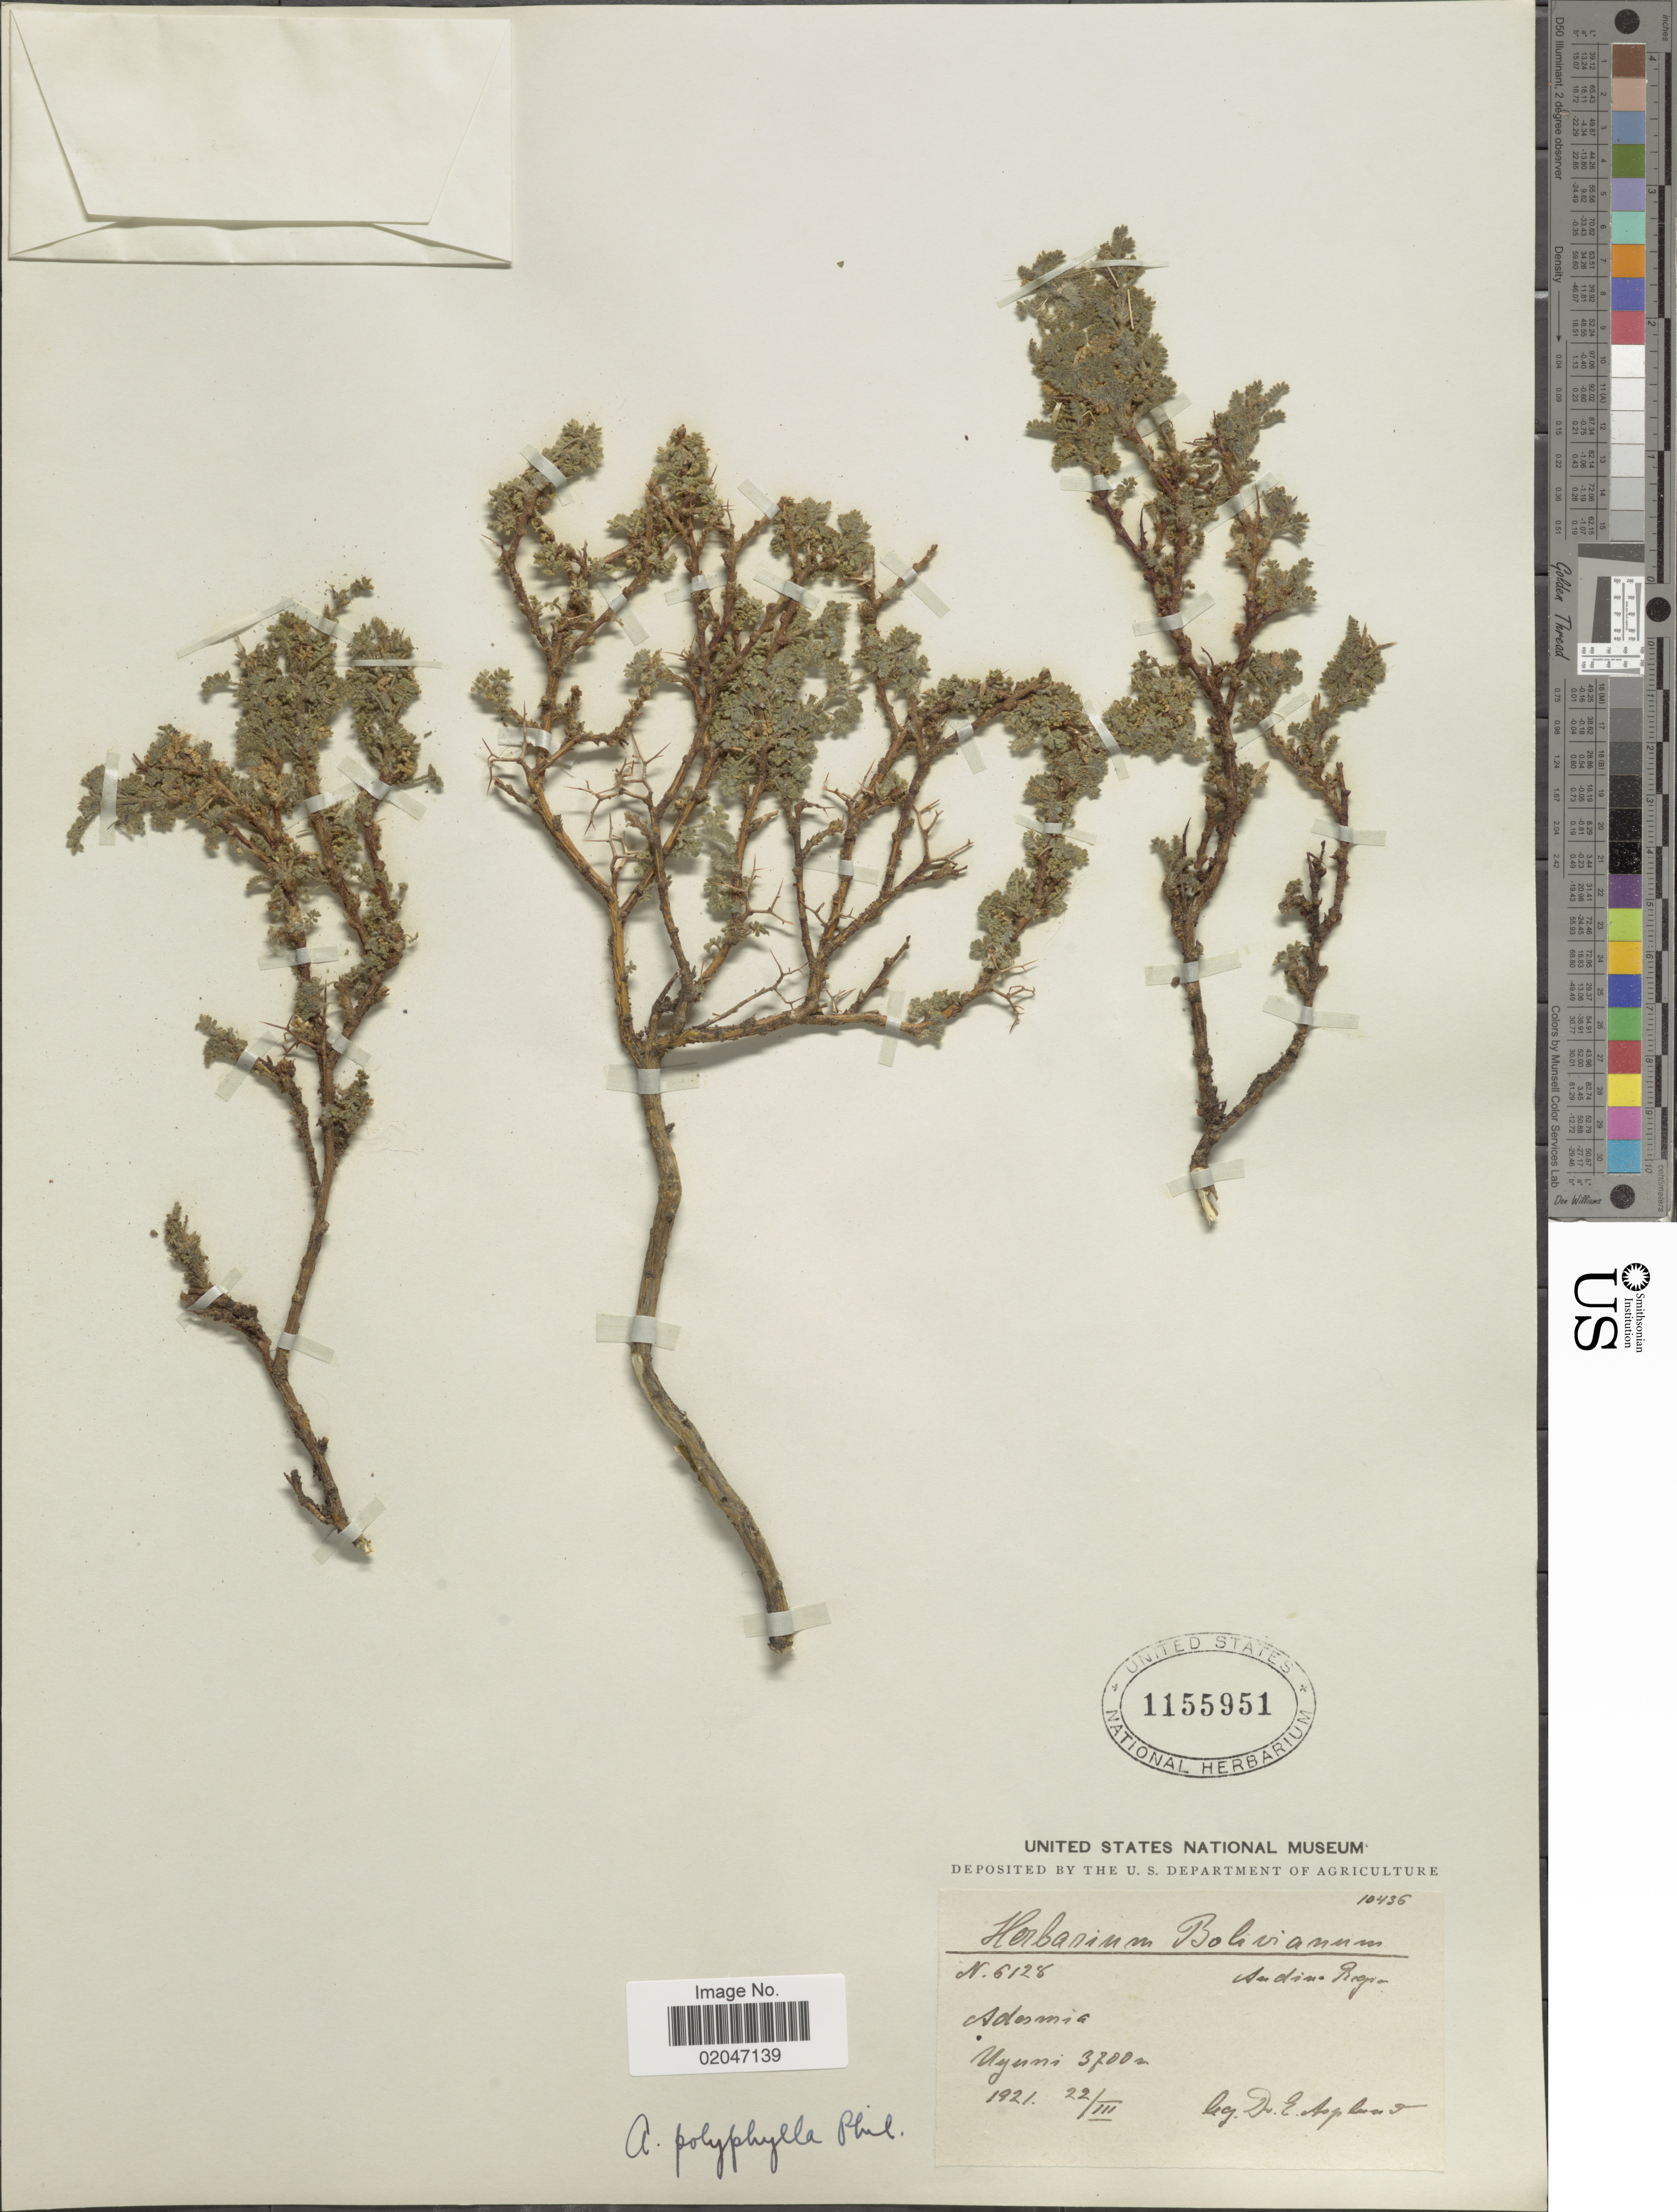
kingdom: Plantae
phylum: Tracheophyta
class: Magnoliopsida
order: Fabales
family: Fabaceae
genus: Adesmia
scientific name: Adesmia polyphylla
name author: Phil.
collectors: E. Asplund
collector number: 5128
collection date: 1921-03-22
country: Bolivia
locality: Uyuni.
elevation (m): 3700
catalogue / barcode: US 1155951